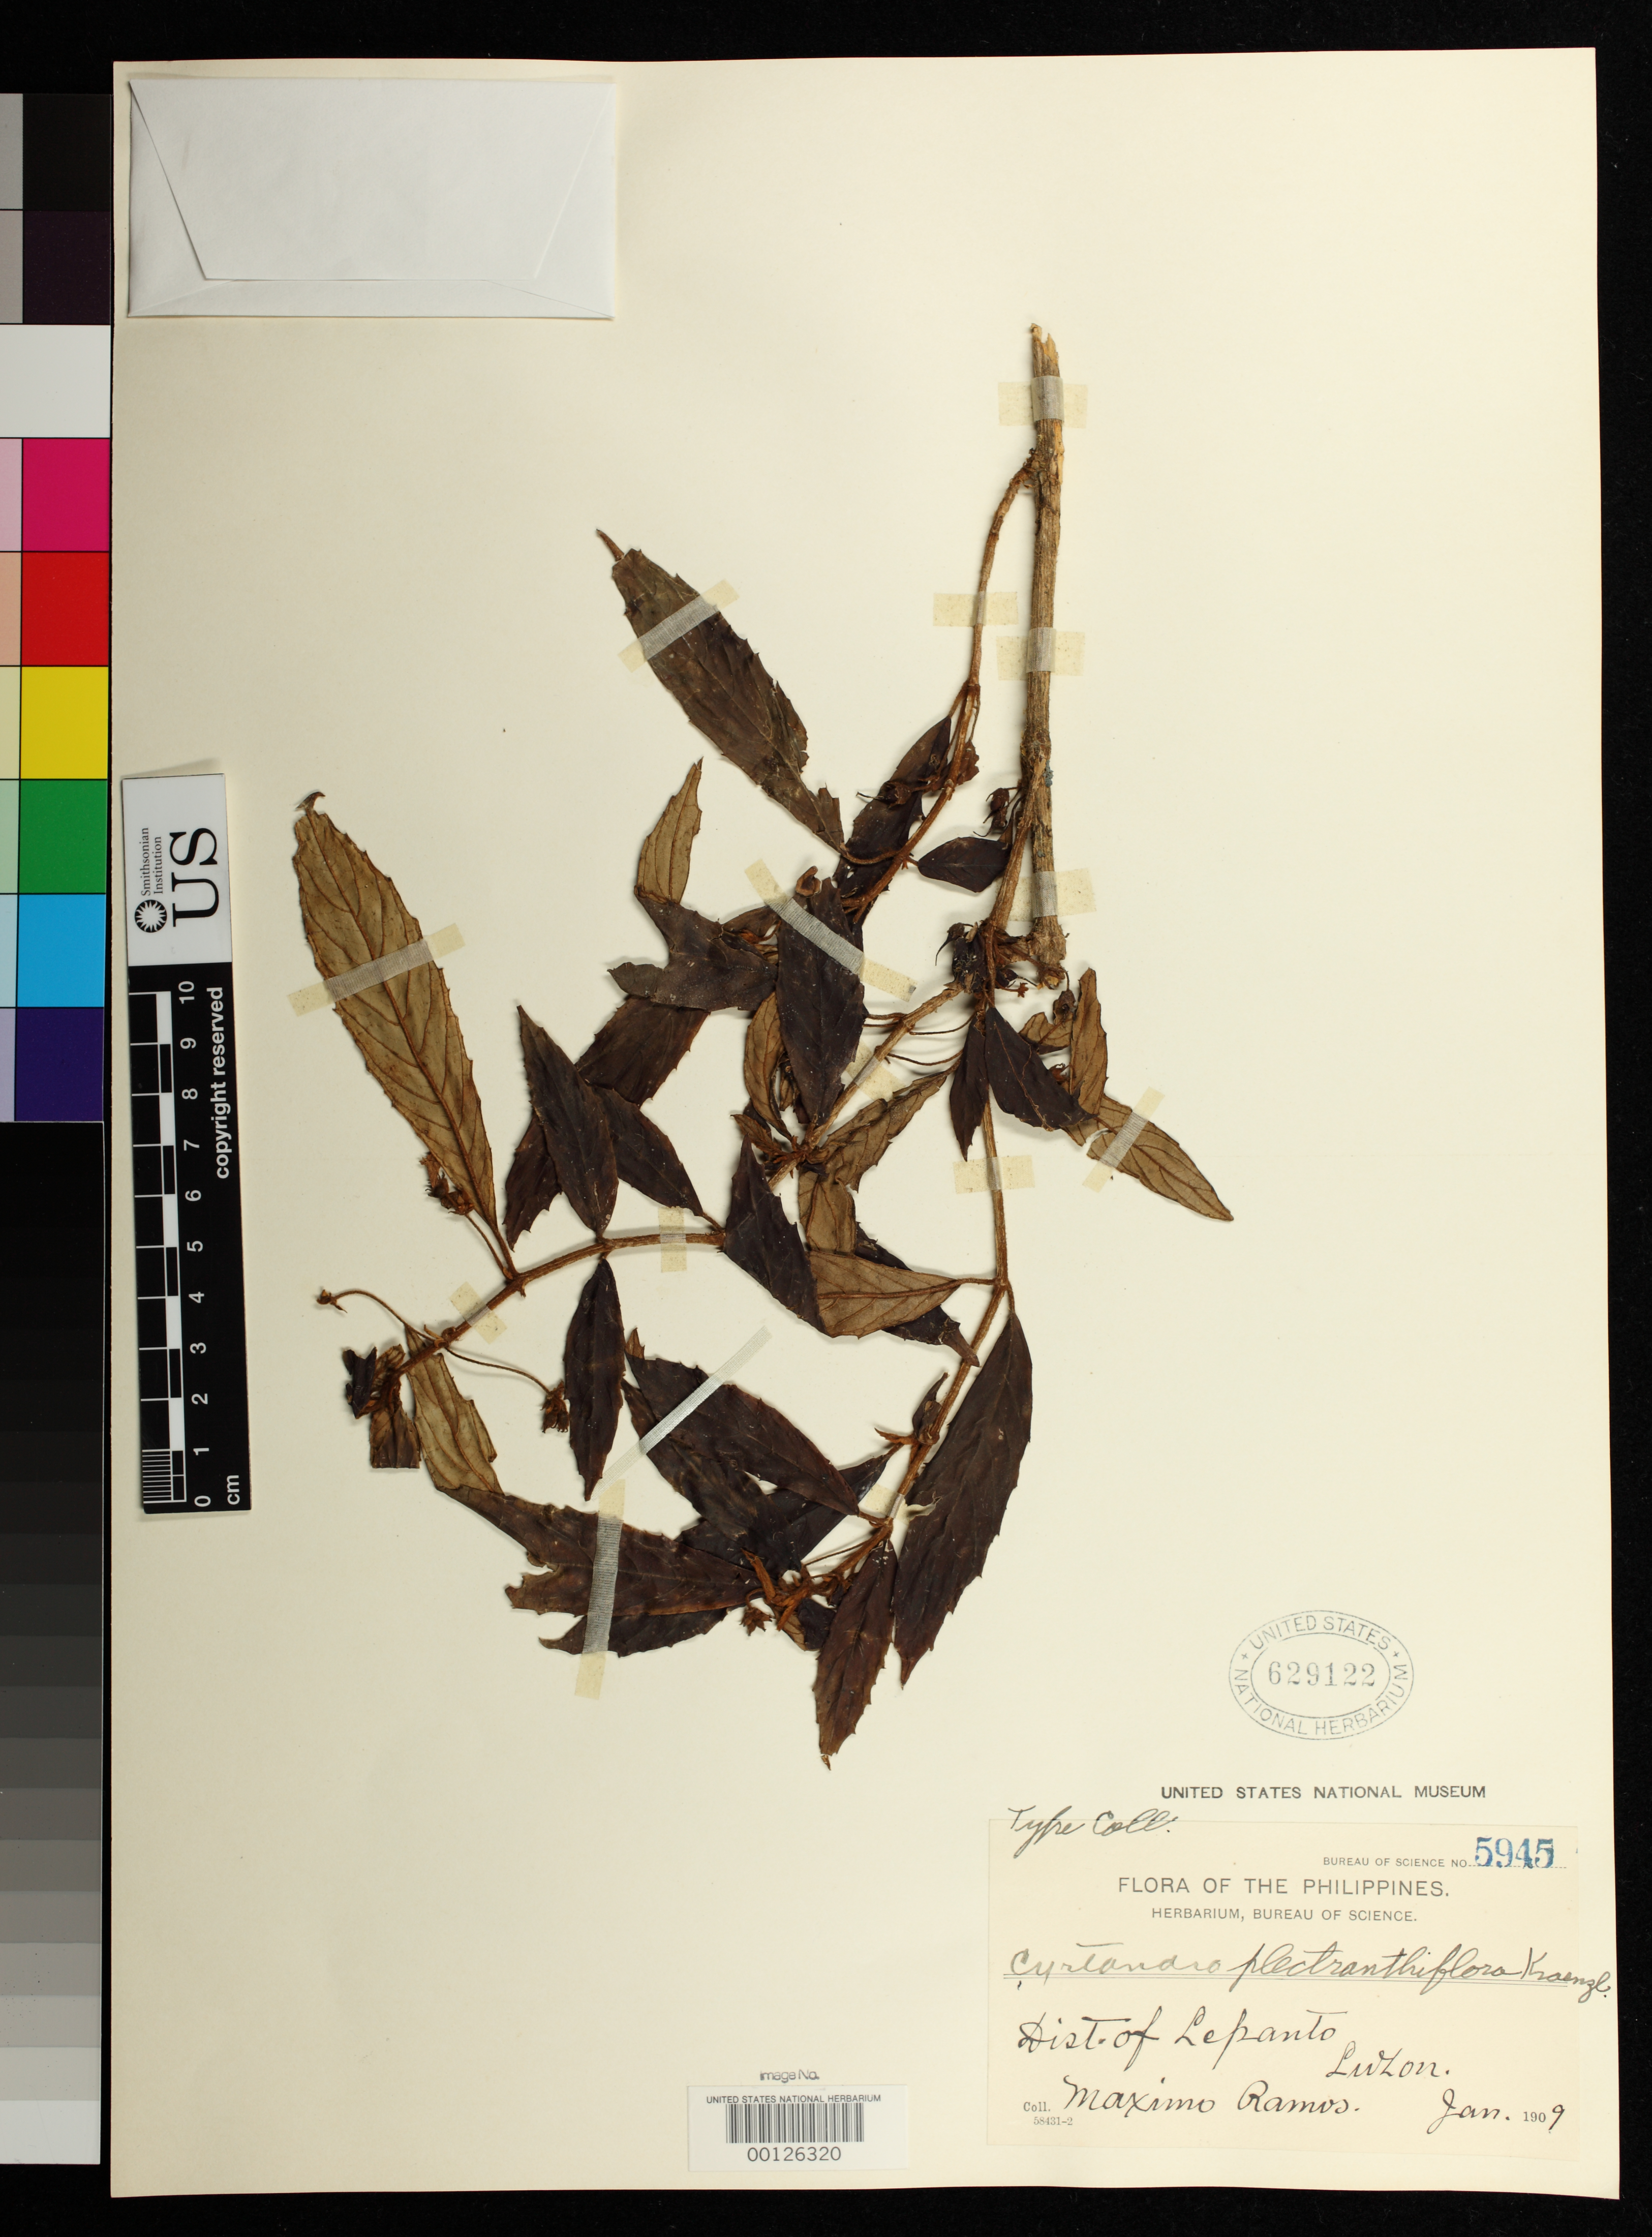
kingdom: Plantae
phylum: Tracheophyta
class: Magnoliopsida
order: Lamiales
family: Gesneriaceae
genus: Cyrtandra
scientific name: Cyrtandra plectranthiflora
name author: Kraenzl.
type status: Lectotype; Type Collection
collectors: M. Ramos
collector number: Bur. Sci. 5945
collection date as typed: Jan 1909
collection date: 1909-01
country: Philippines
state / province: Cordillera (Administrative Region)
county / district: Mountain province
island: Luzon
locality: Mt. Data. Lepanto.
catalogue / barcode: US 629122